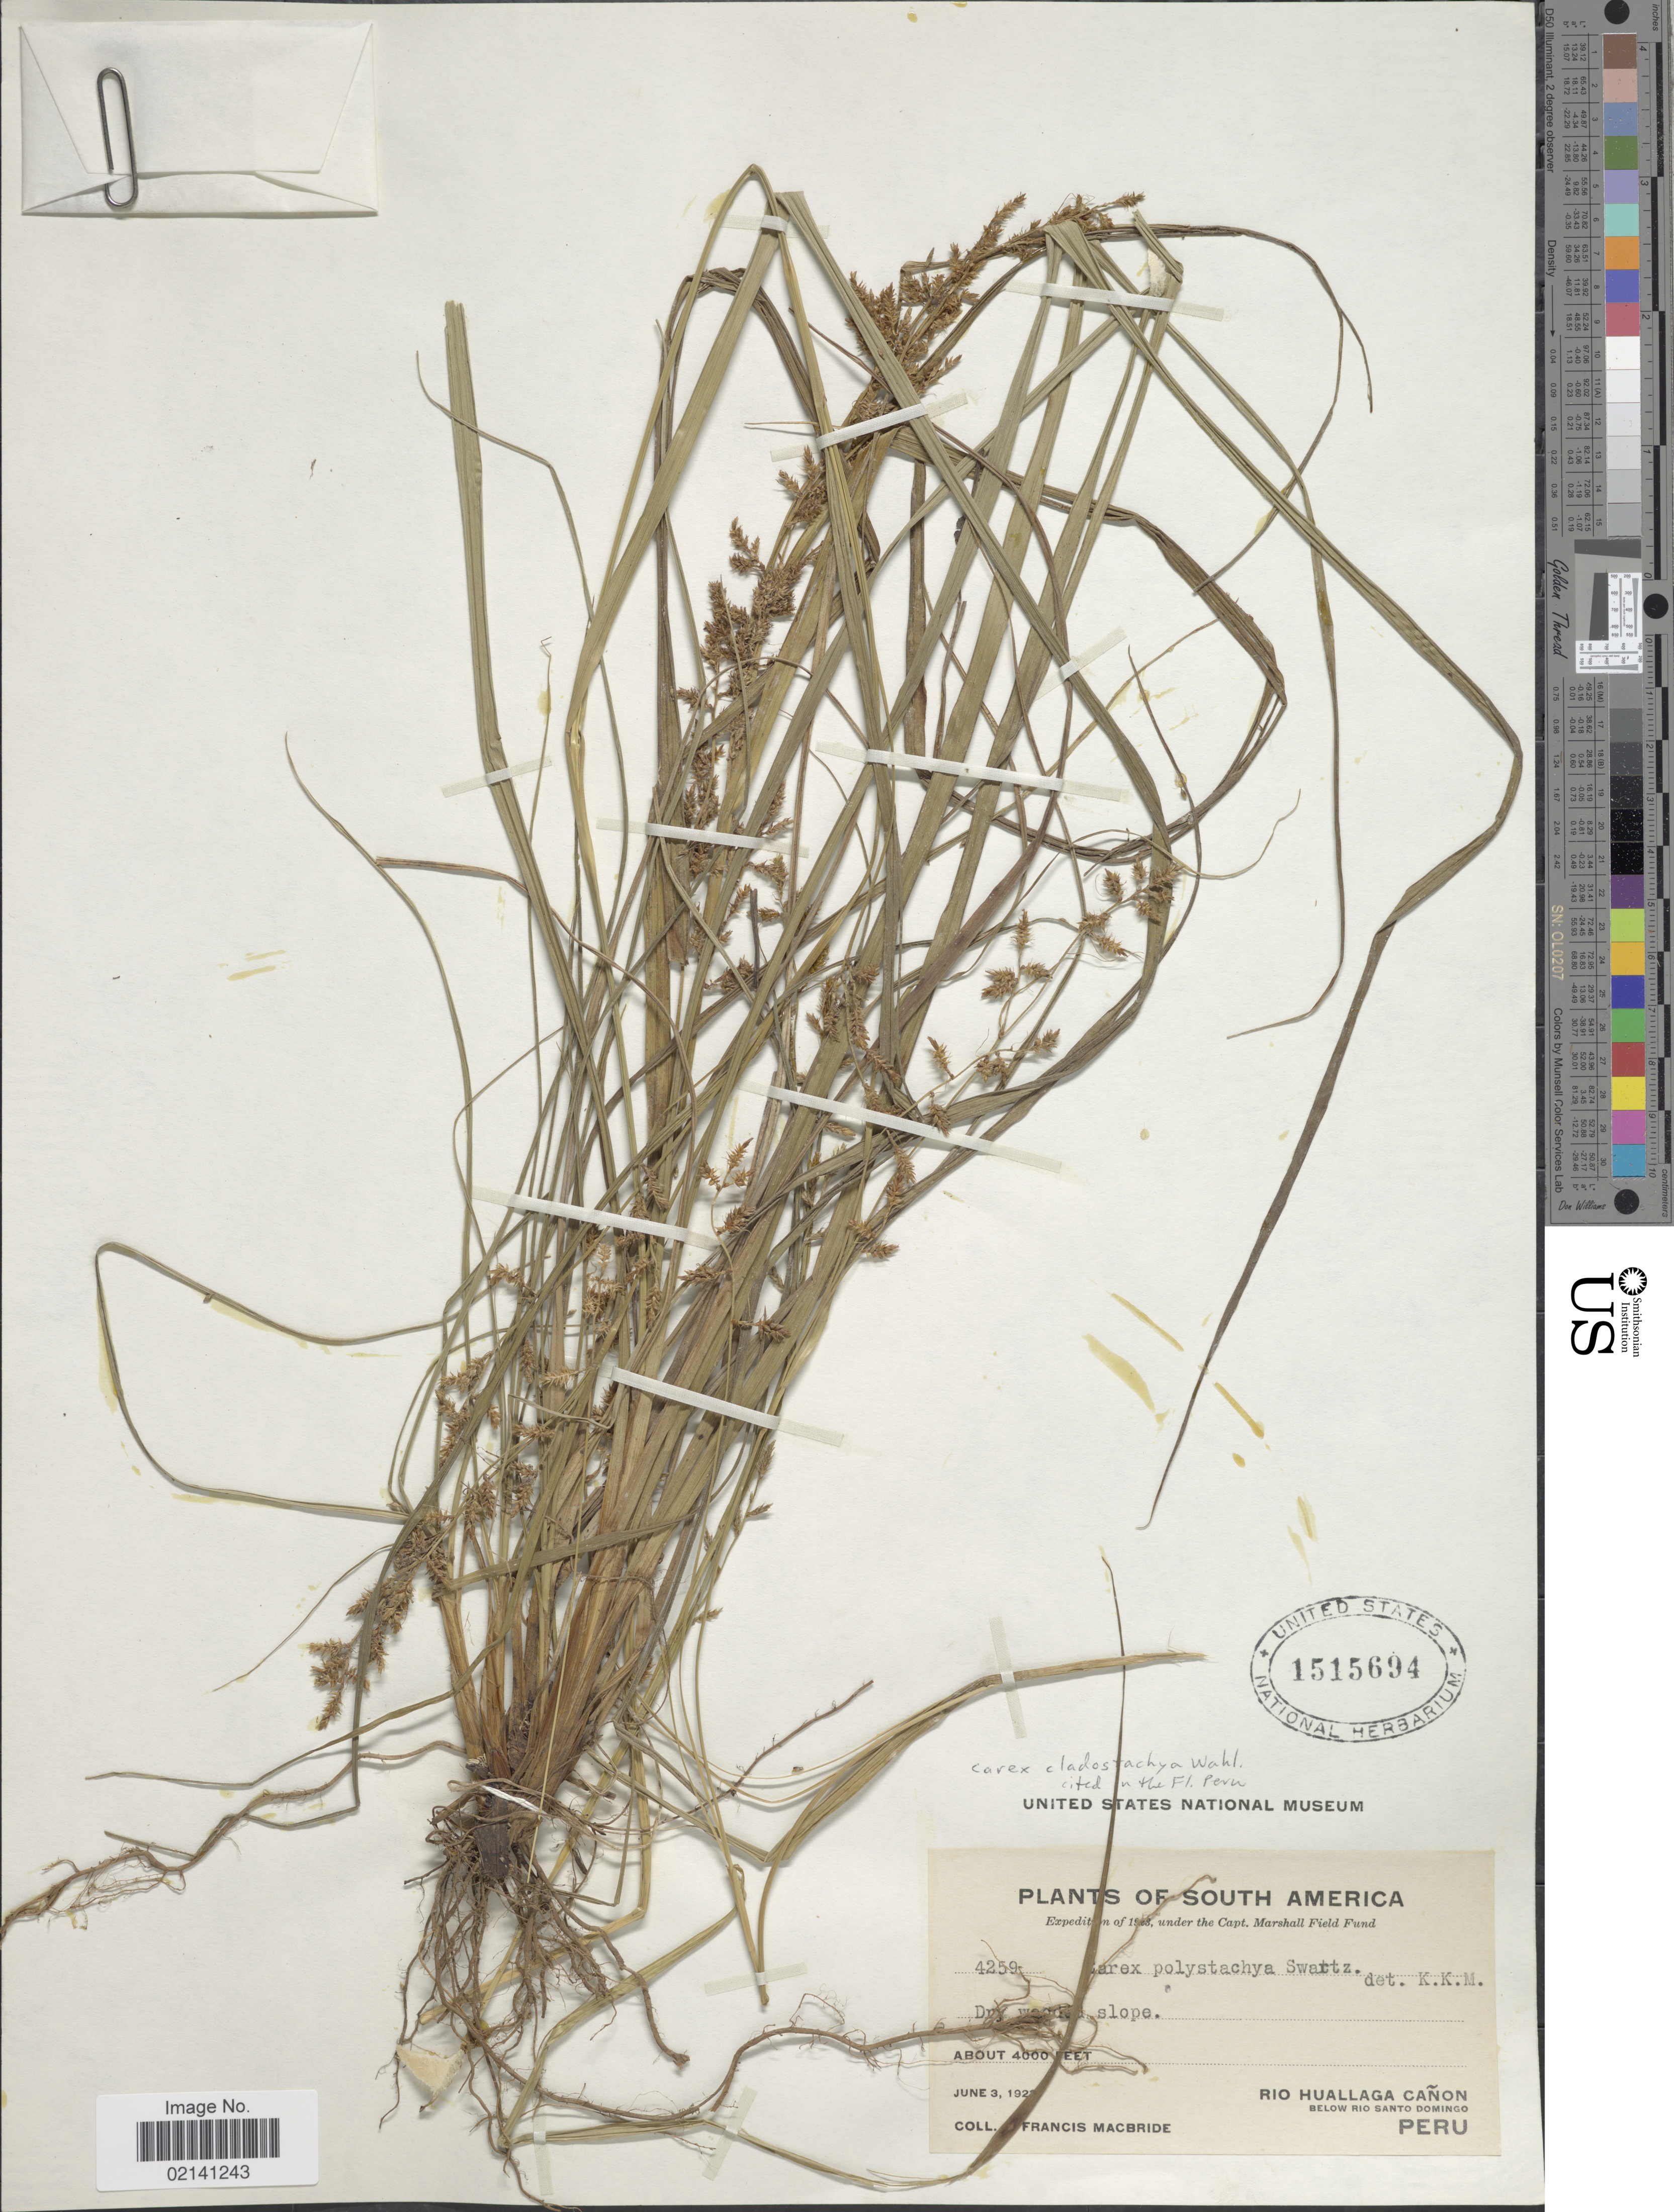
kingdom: Plantae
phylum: Tracheophyta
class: Liliopsida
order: Poales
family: Cyperaceae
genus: Carex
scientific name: Carex polystachya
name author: Sw. ex Wahlenb.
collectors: J. F. Macbride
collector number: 4259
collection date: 1923-06-03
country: Peru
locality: Rio Huallaga Canon, below Rio Santo Domingo.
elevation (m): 1219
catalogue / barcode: US 1515694